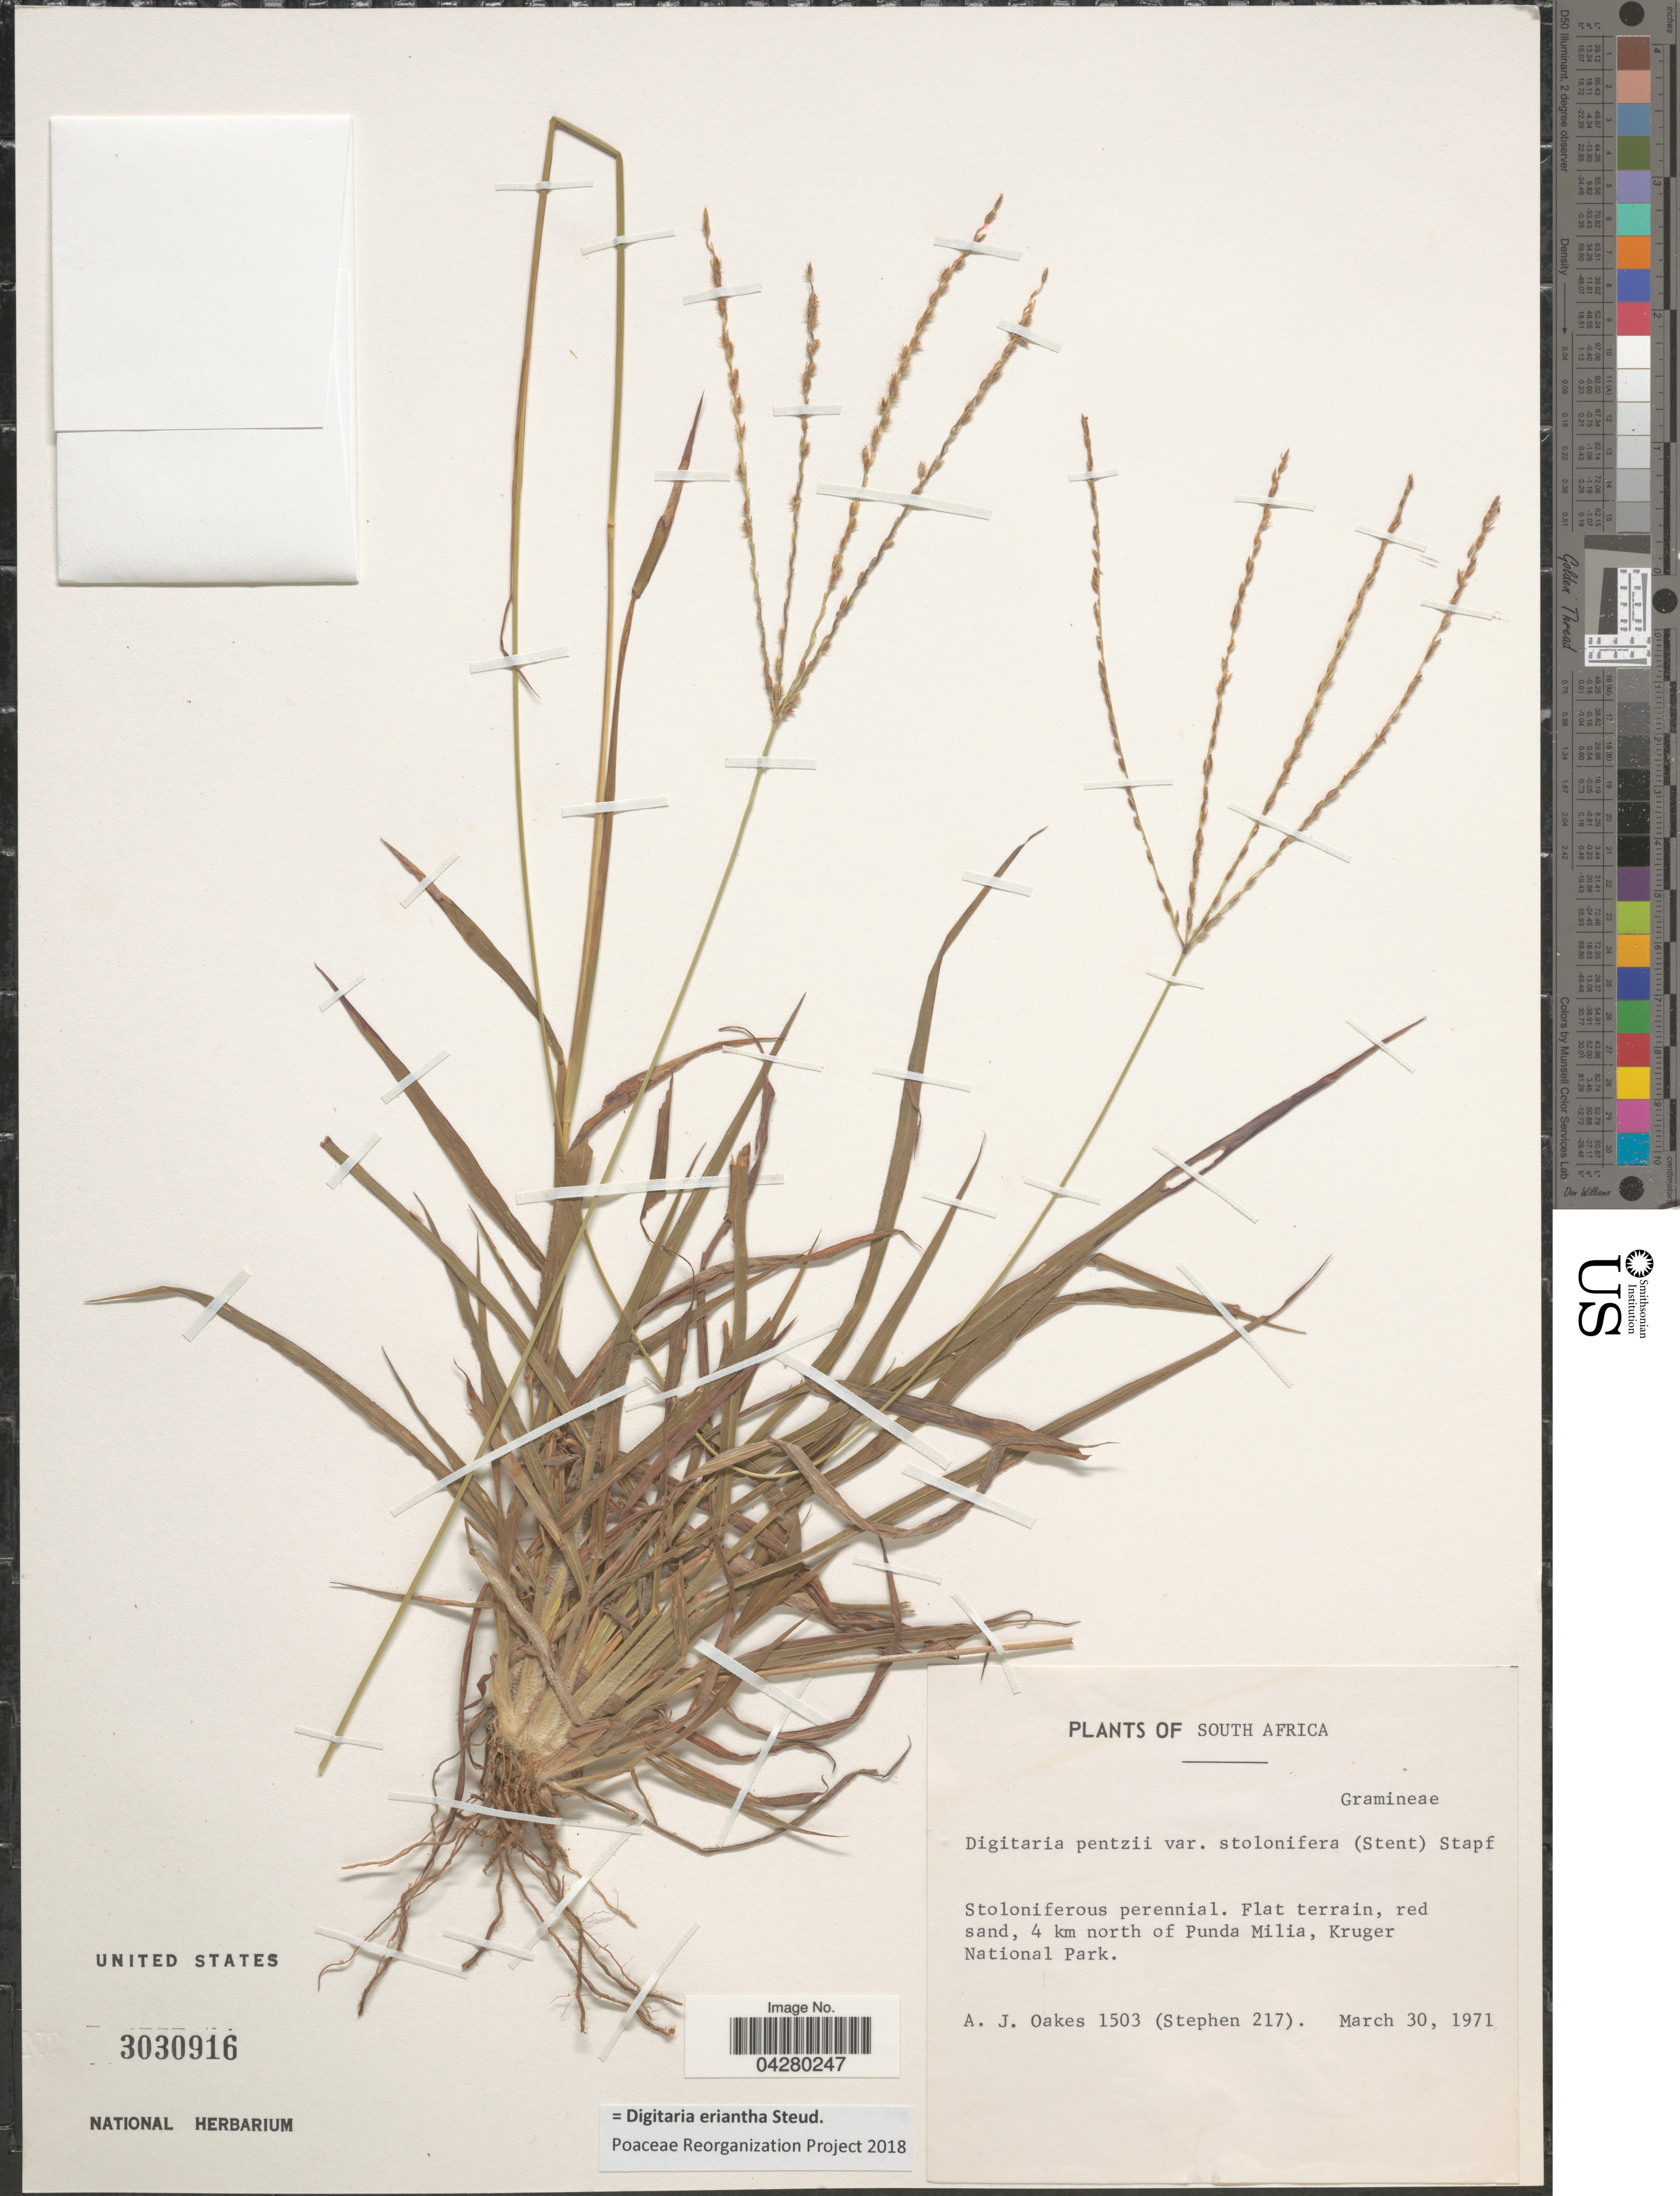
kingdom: Plantae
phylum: Tracheophyta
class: Liliopsida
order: Poales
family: Poaceae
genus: Digitaria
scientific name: Digitaria eriantha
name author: Steud.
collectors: A. Oakes & Stephen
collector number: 1503/217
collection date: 1971-03-30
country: South Africa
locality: Flat terrain, red sand, 4 km north of Punda Milia, Kruger National Park.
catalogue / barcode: US 3030916